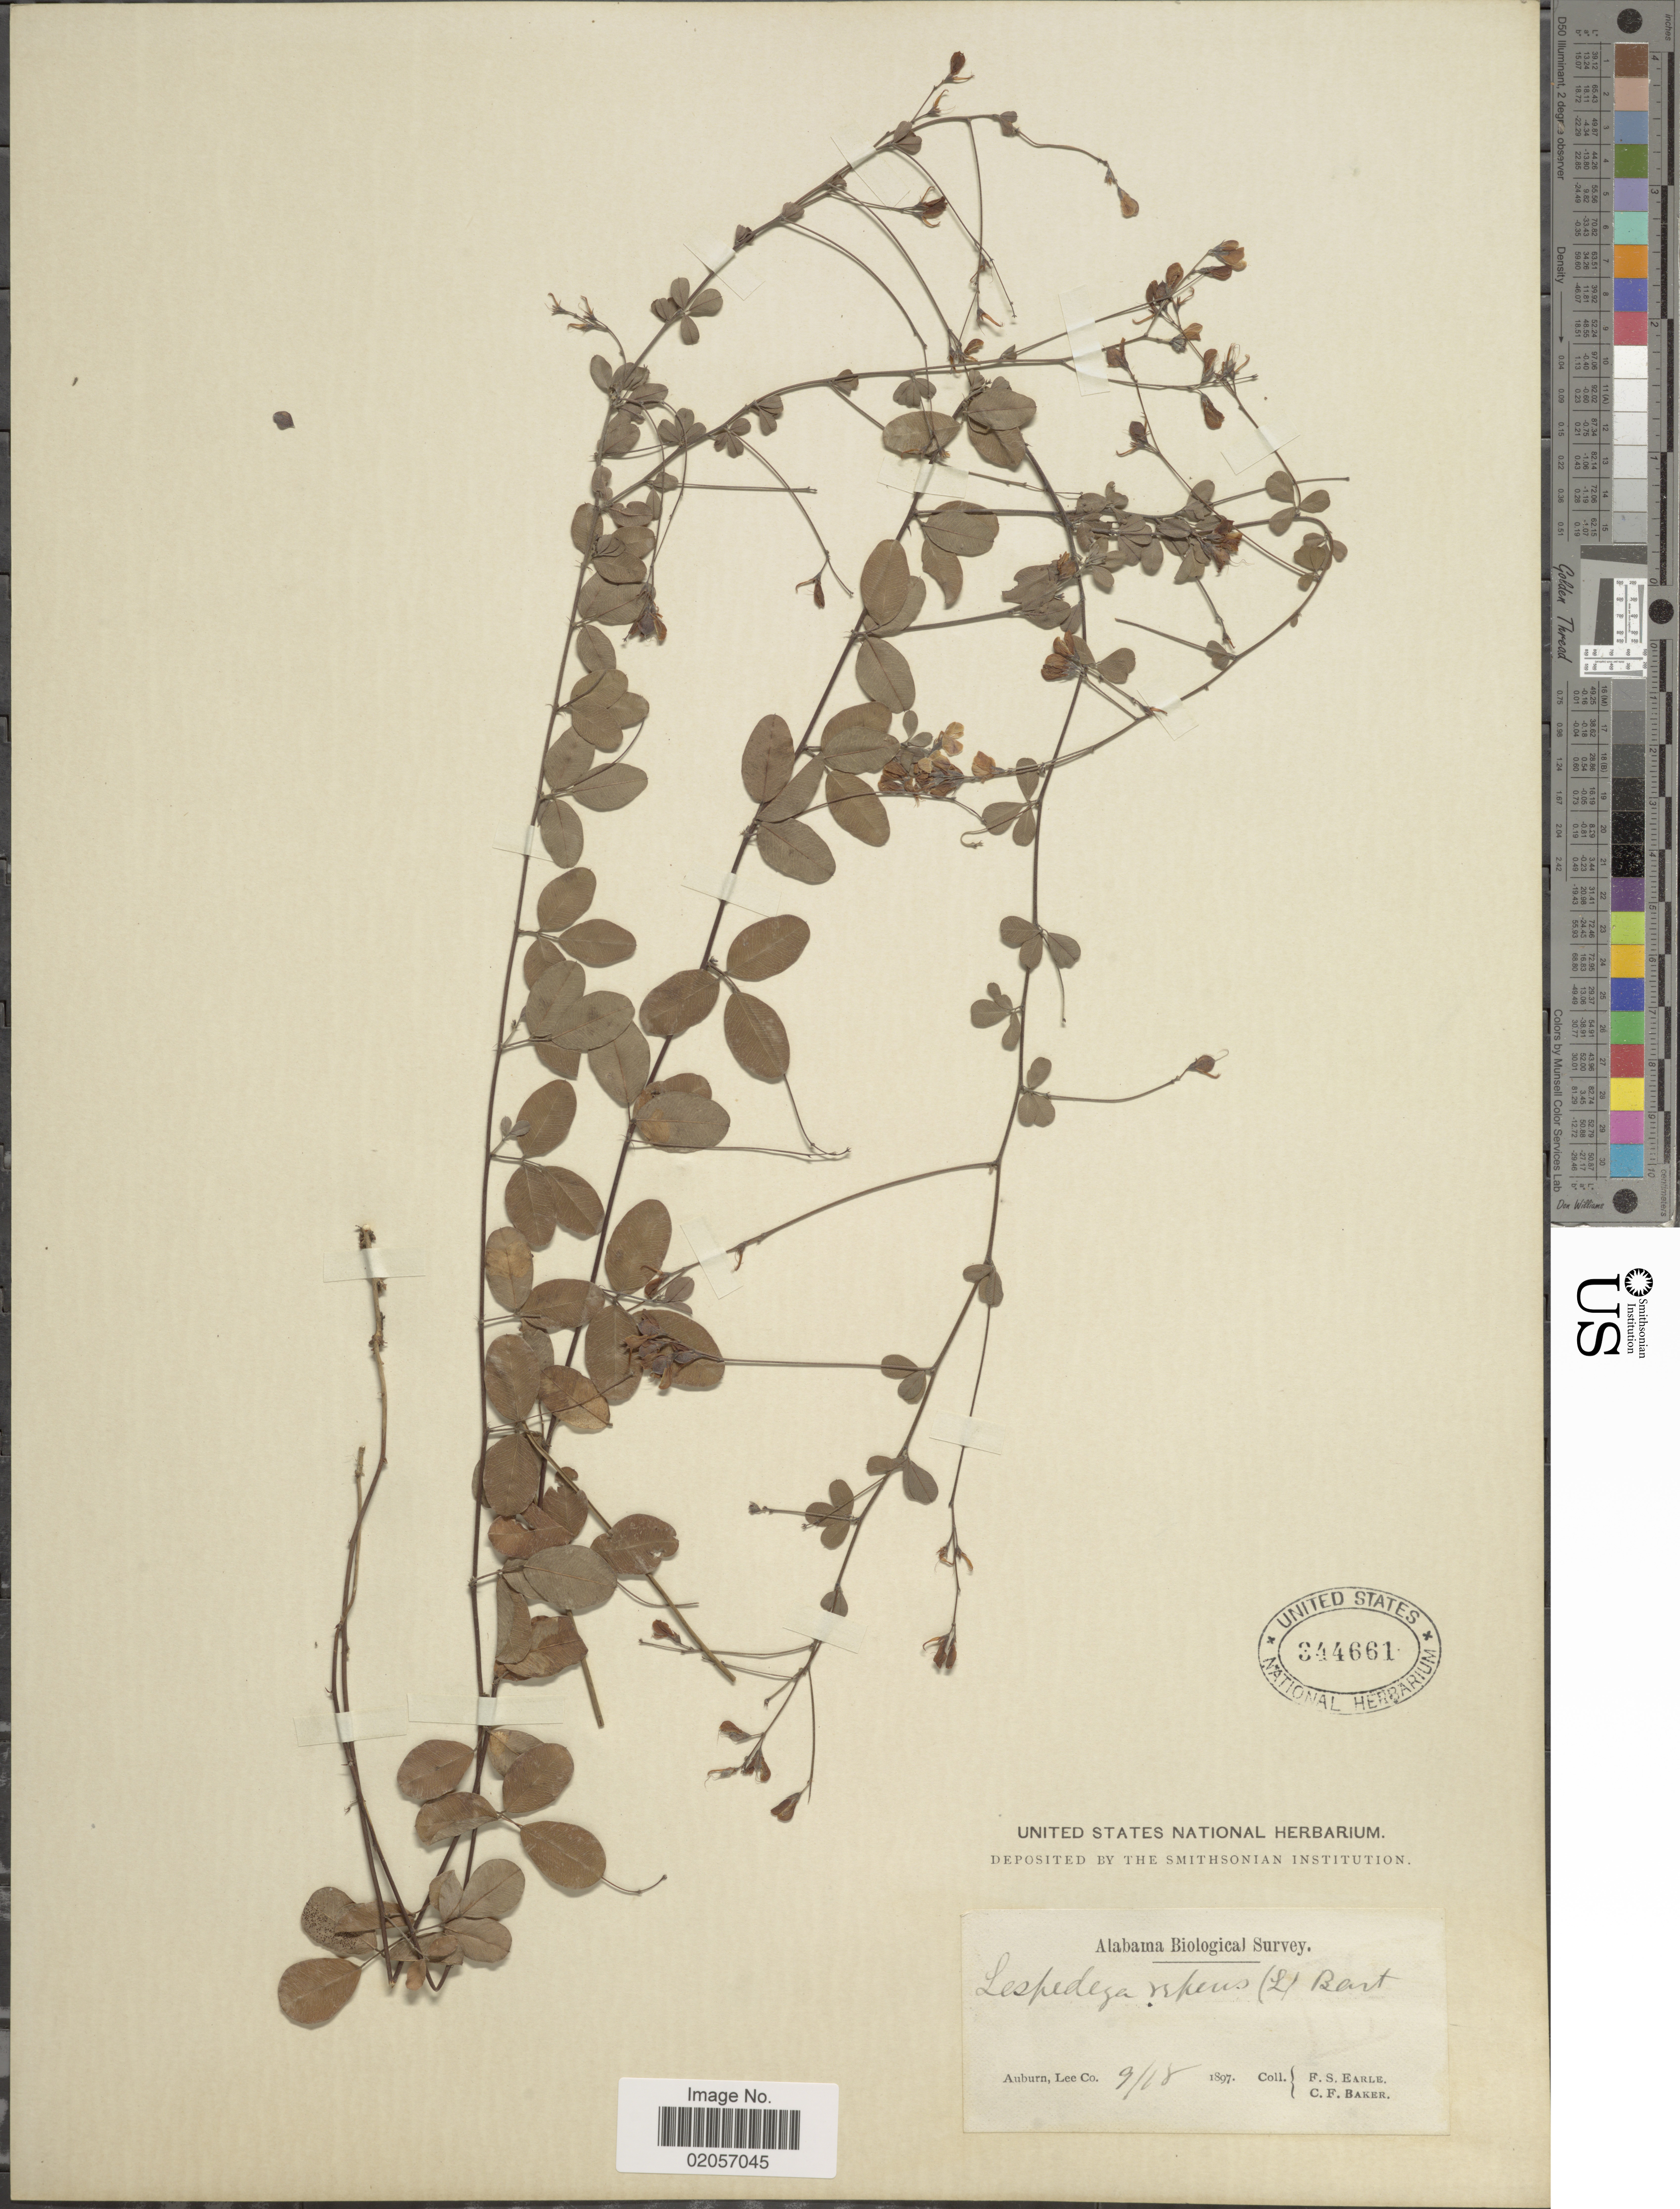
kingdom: Plantae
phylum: Tracheophyta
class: Magnoliopsida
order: Fabales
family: Fabaceae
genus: Lespedeza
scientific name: Lespedeza repens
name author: (L.) W.P.C. Barton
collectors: F. S. Earle & C. F. Baker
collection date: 1897-09-18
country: United States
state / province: Alabama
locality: Auburn, Lee Co.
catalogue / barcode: US 344661